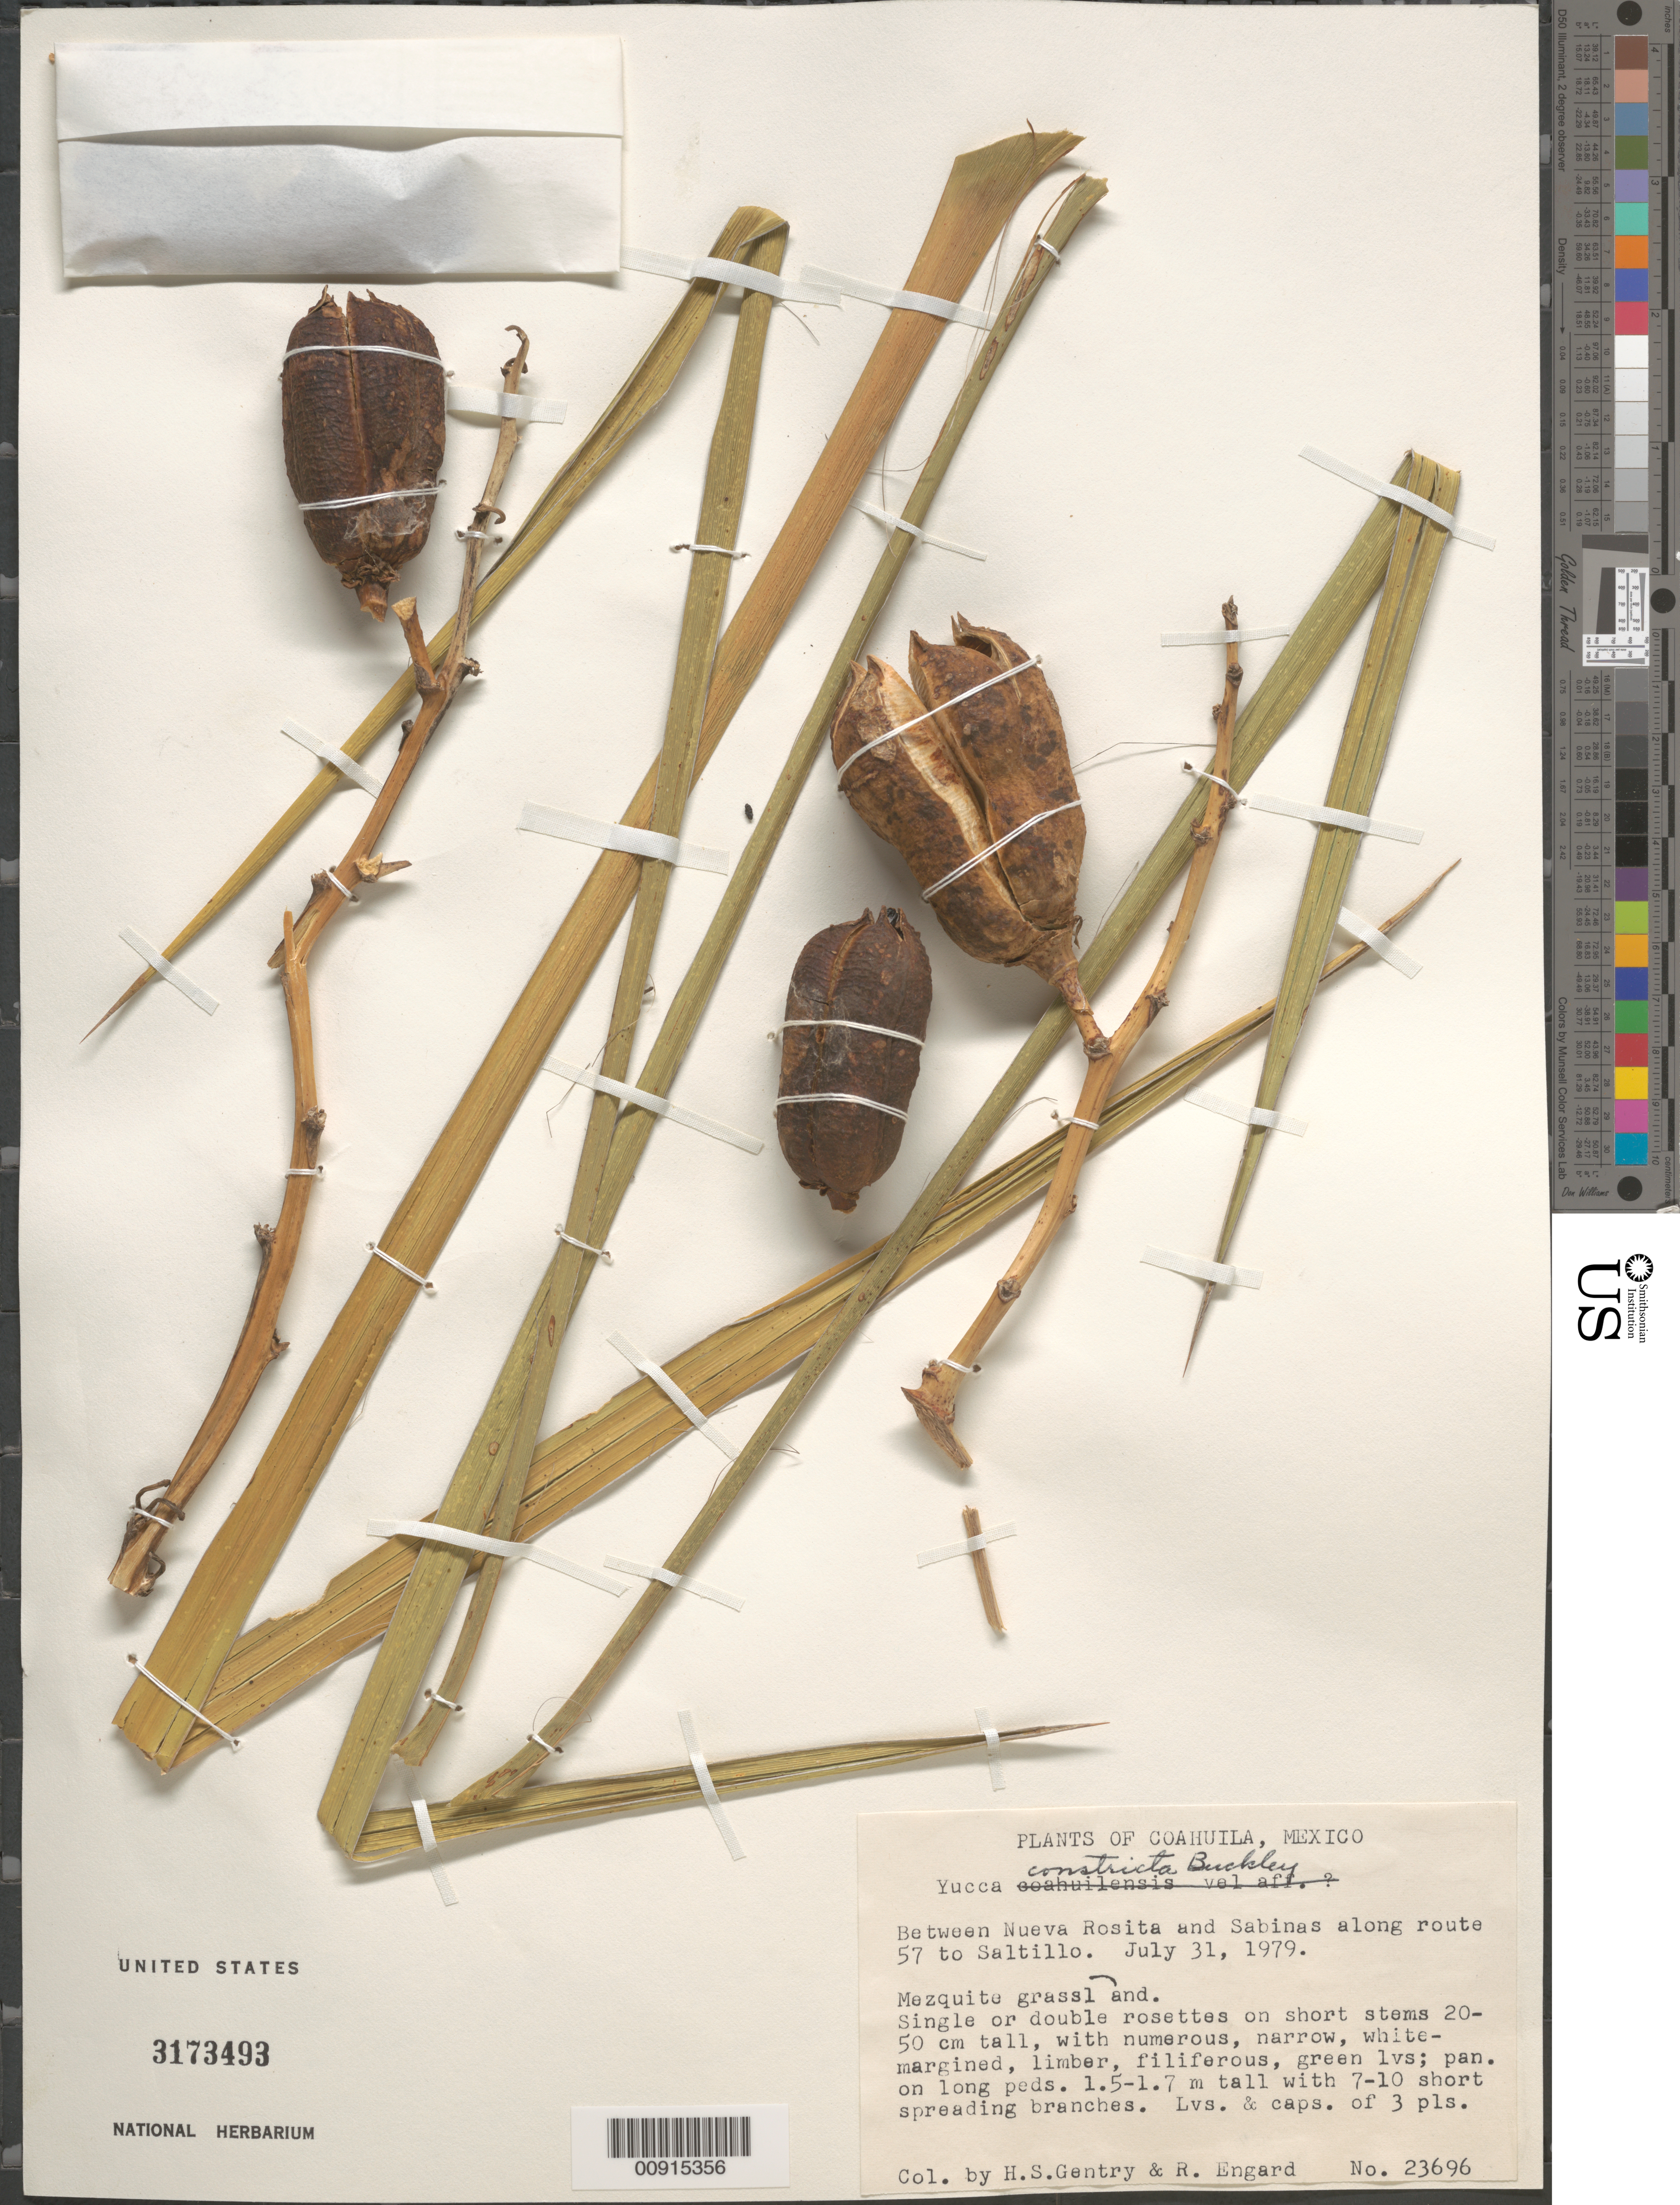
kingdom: Plantae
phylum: Tracheophyta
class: Liliopsida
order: Asparagales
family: Asparagaceae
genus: Yucca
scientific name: Yucca constricta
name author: Buckley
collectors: H. S. Gentry & R. Engard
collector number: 23696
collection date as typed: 31 Jul 1979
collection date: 1979-07-31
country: Mexico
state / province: Coahuila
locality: Between Nueva Rosita and Sabinas along route 57 to Saltillo.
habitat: Mezquite grassland.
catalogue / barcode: US 3173493